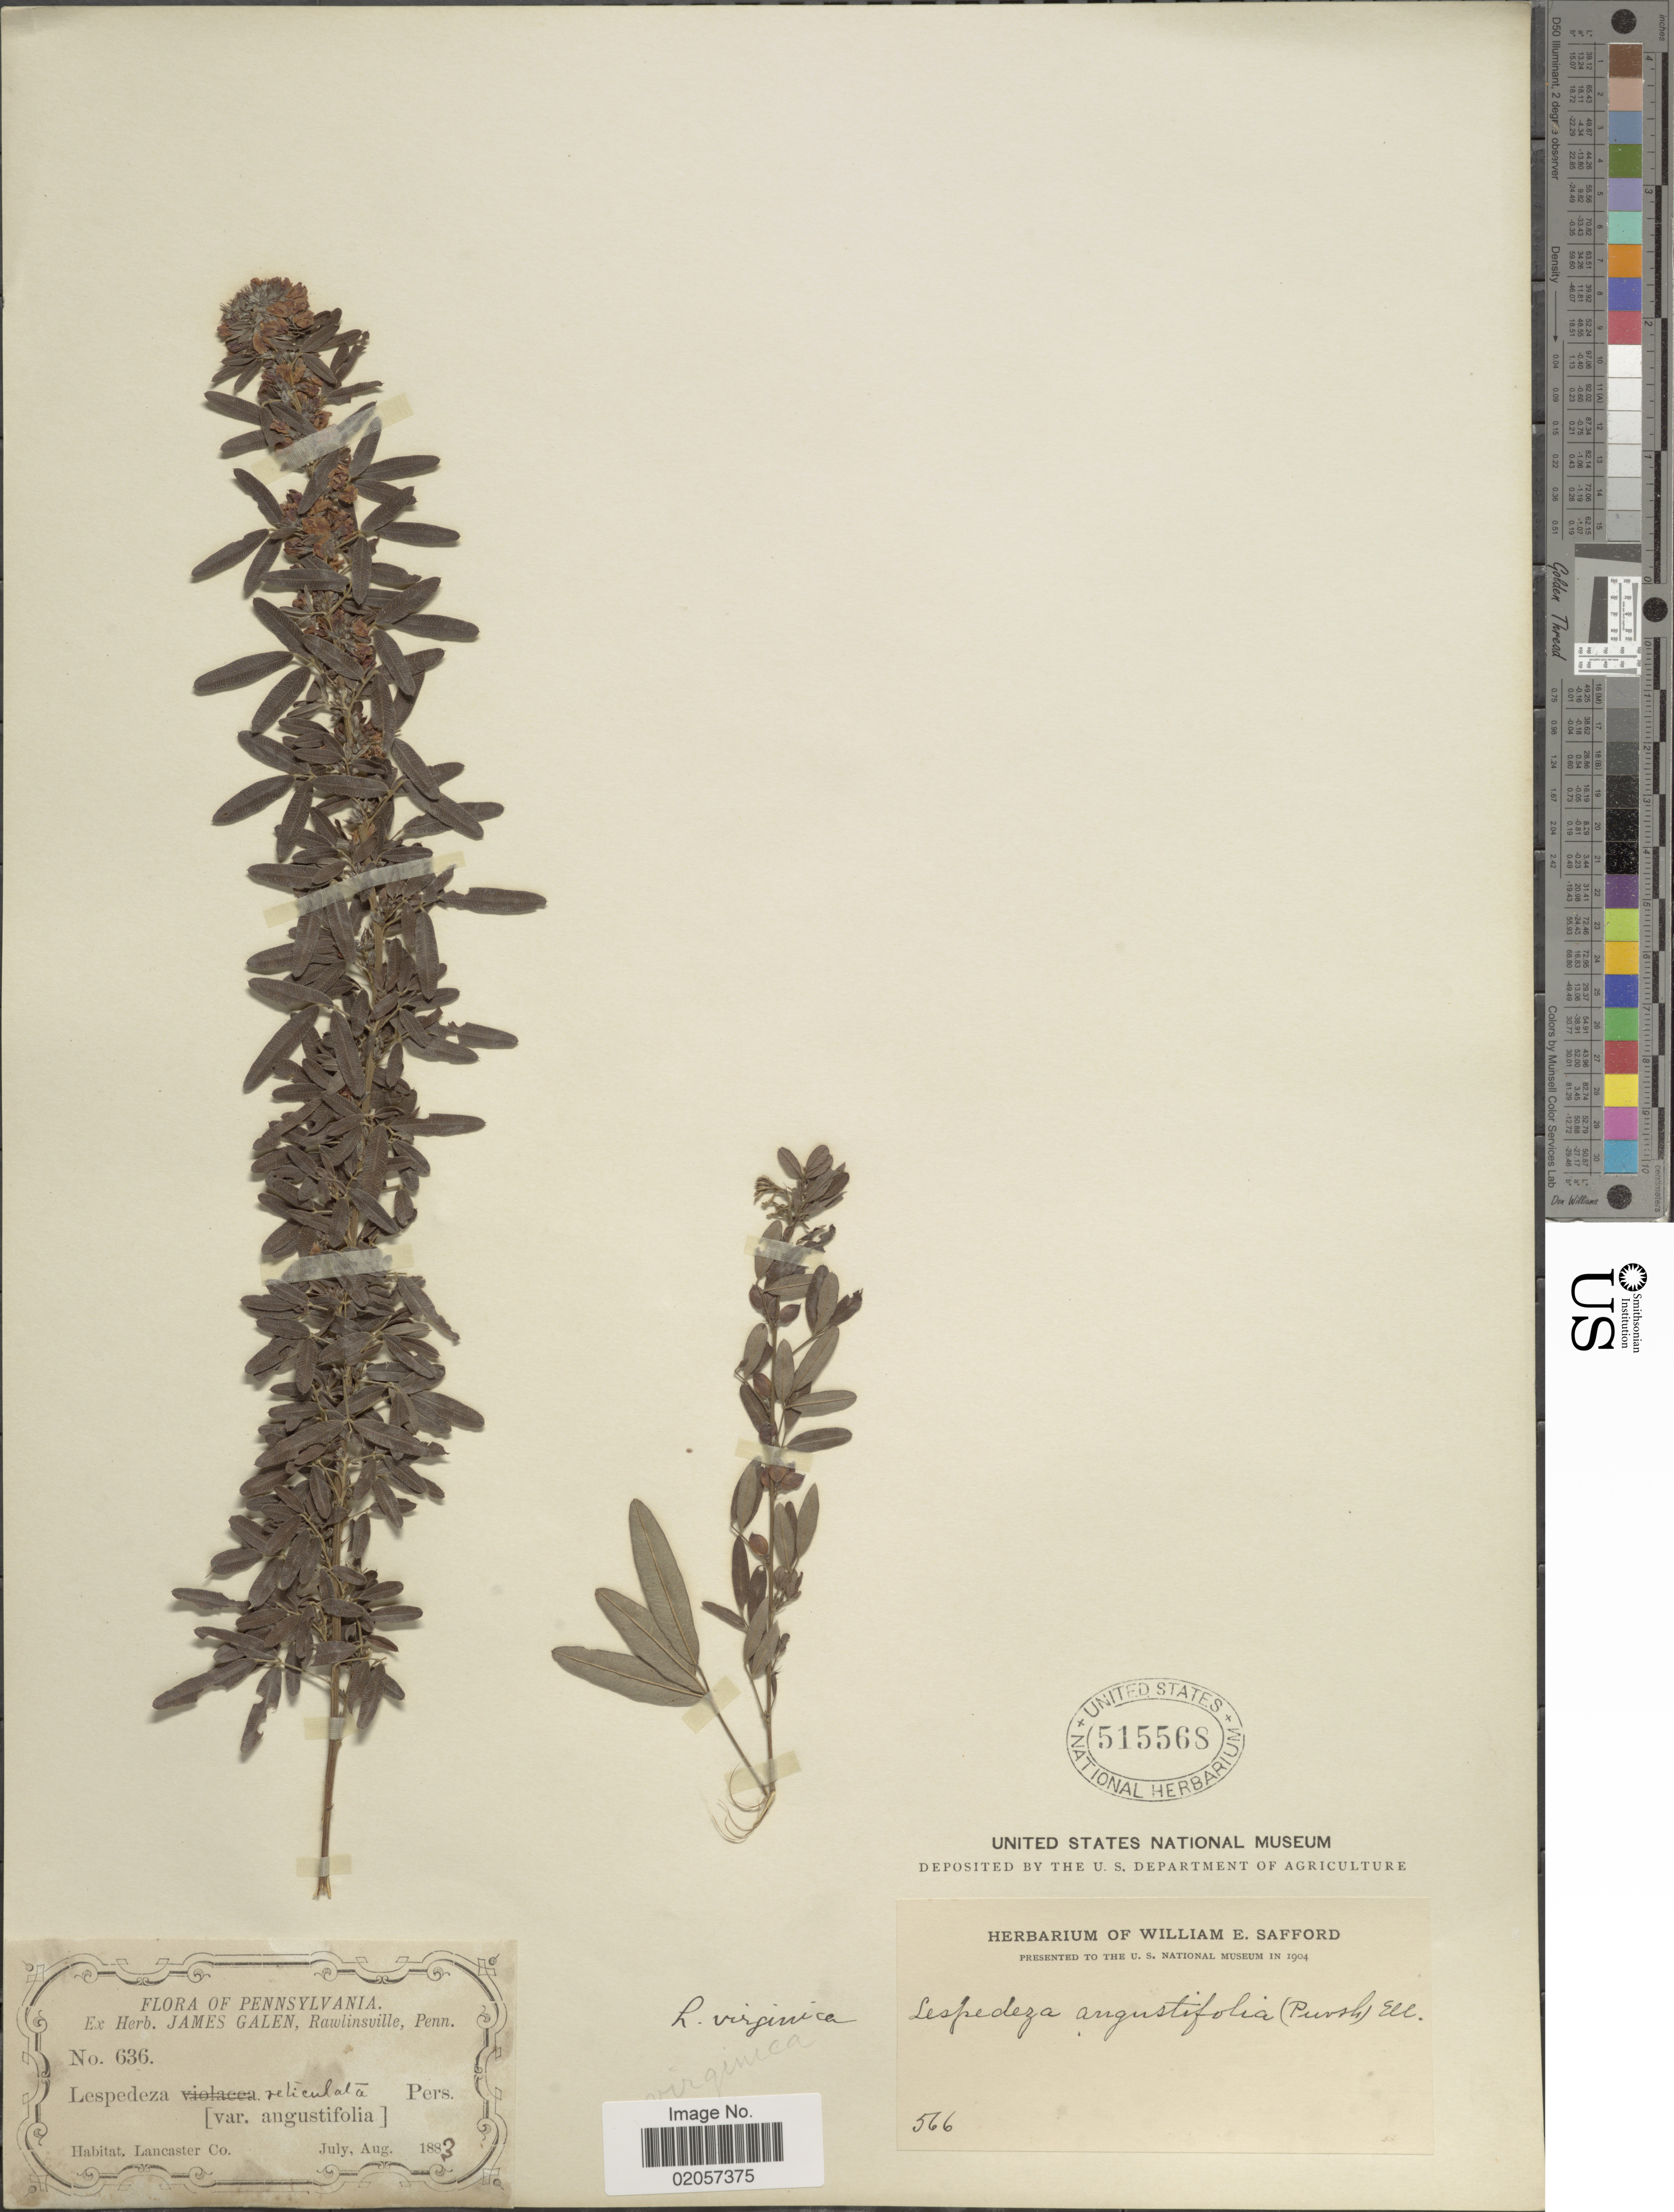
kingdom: Plantae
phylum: Tracheophyta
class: Magnoliopsida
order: Fabales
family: Fabaceae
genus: Lespedeza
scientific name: Lespedeza virginica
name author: (L.) Britton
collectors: ex Herb. James Galen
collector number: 636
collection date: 1883-07/1883-08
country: United States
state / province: Pennsylvania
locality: Lancaster Co.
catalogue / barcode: US 515568